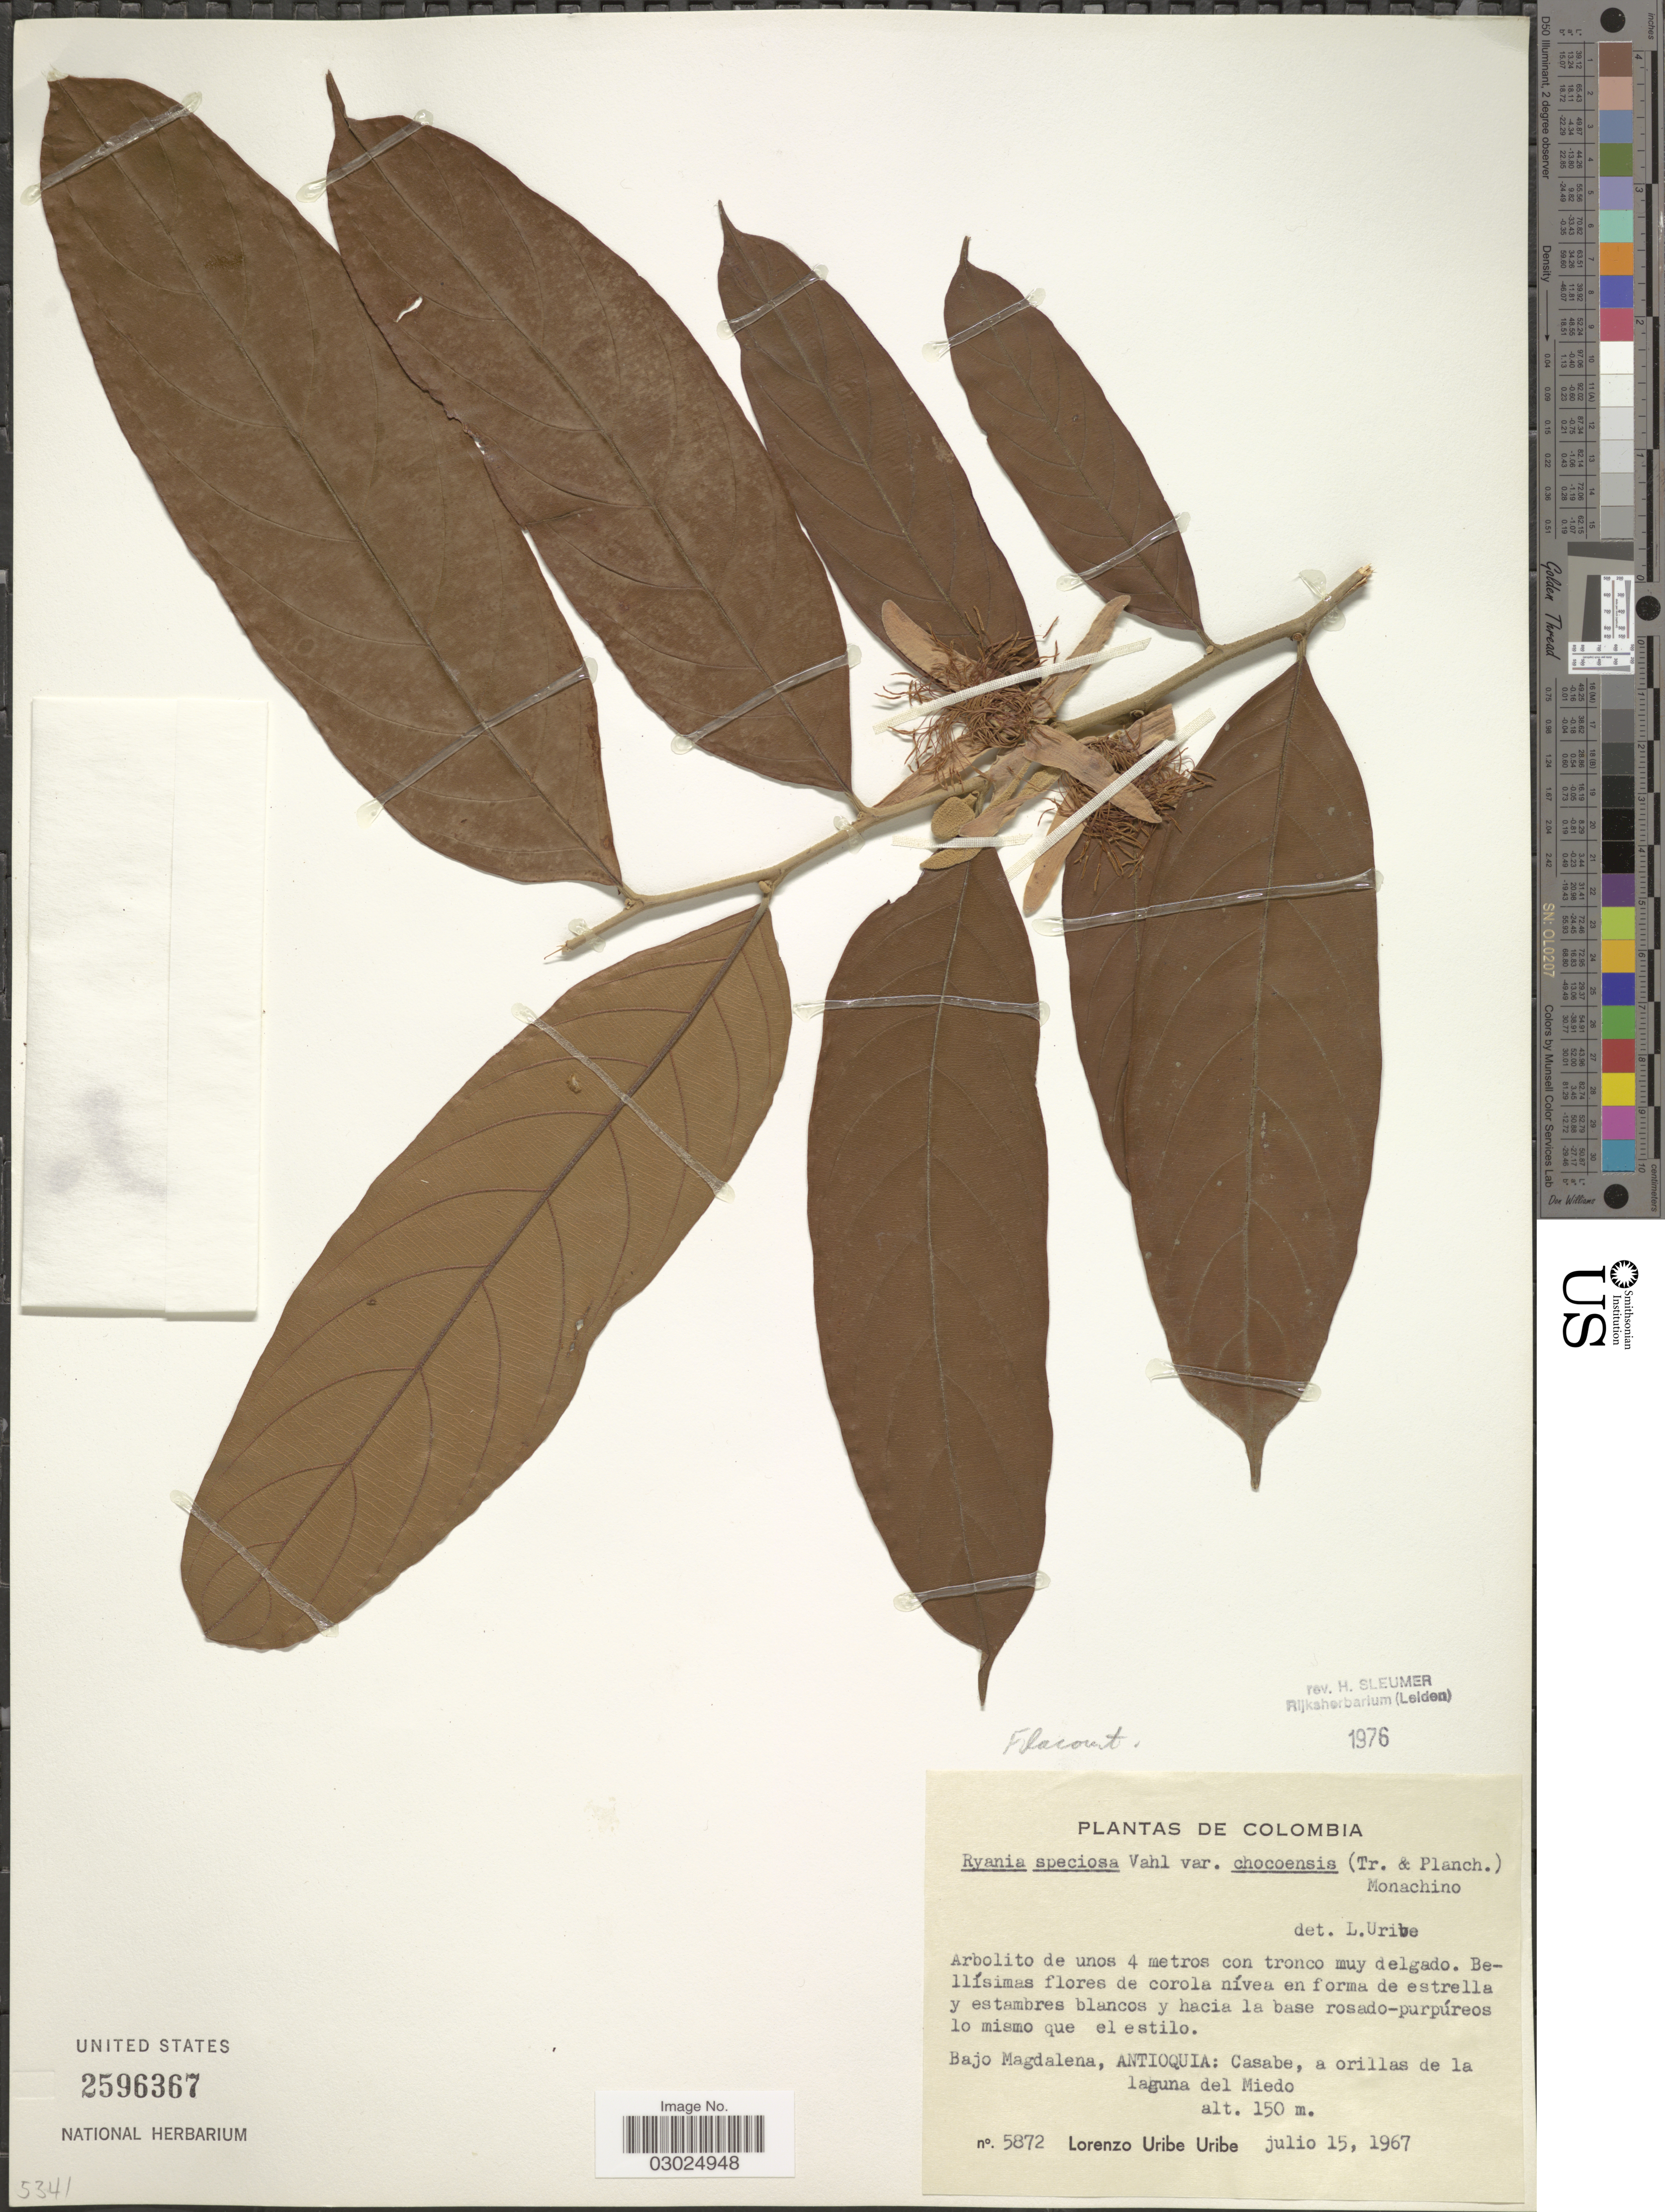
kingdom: Plantae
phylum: Tracheophyta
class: Magnoliopsida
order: Malpighiales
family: Salicaceae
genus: Ryania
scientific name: Ryania speciosa var. chocoensis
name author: (Triana & Planch.) Monach.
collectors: L. Uribe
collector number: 5872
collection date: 1967-07-15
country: Colombia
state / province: Antioquia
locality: Bajo Magdalena, Antioquia: Casabe, a orillas de la laguna del Miedo.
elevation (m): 150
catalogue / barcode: US 2596367